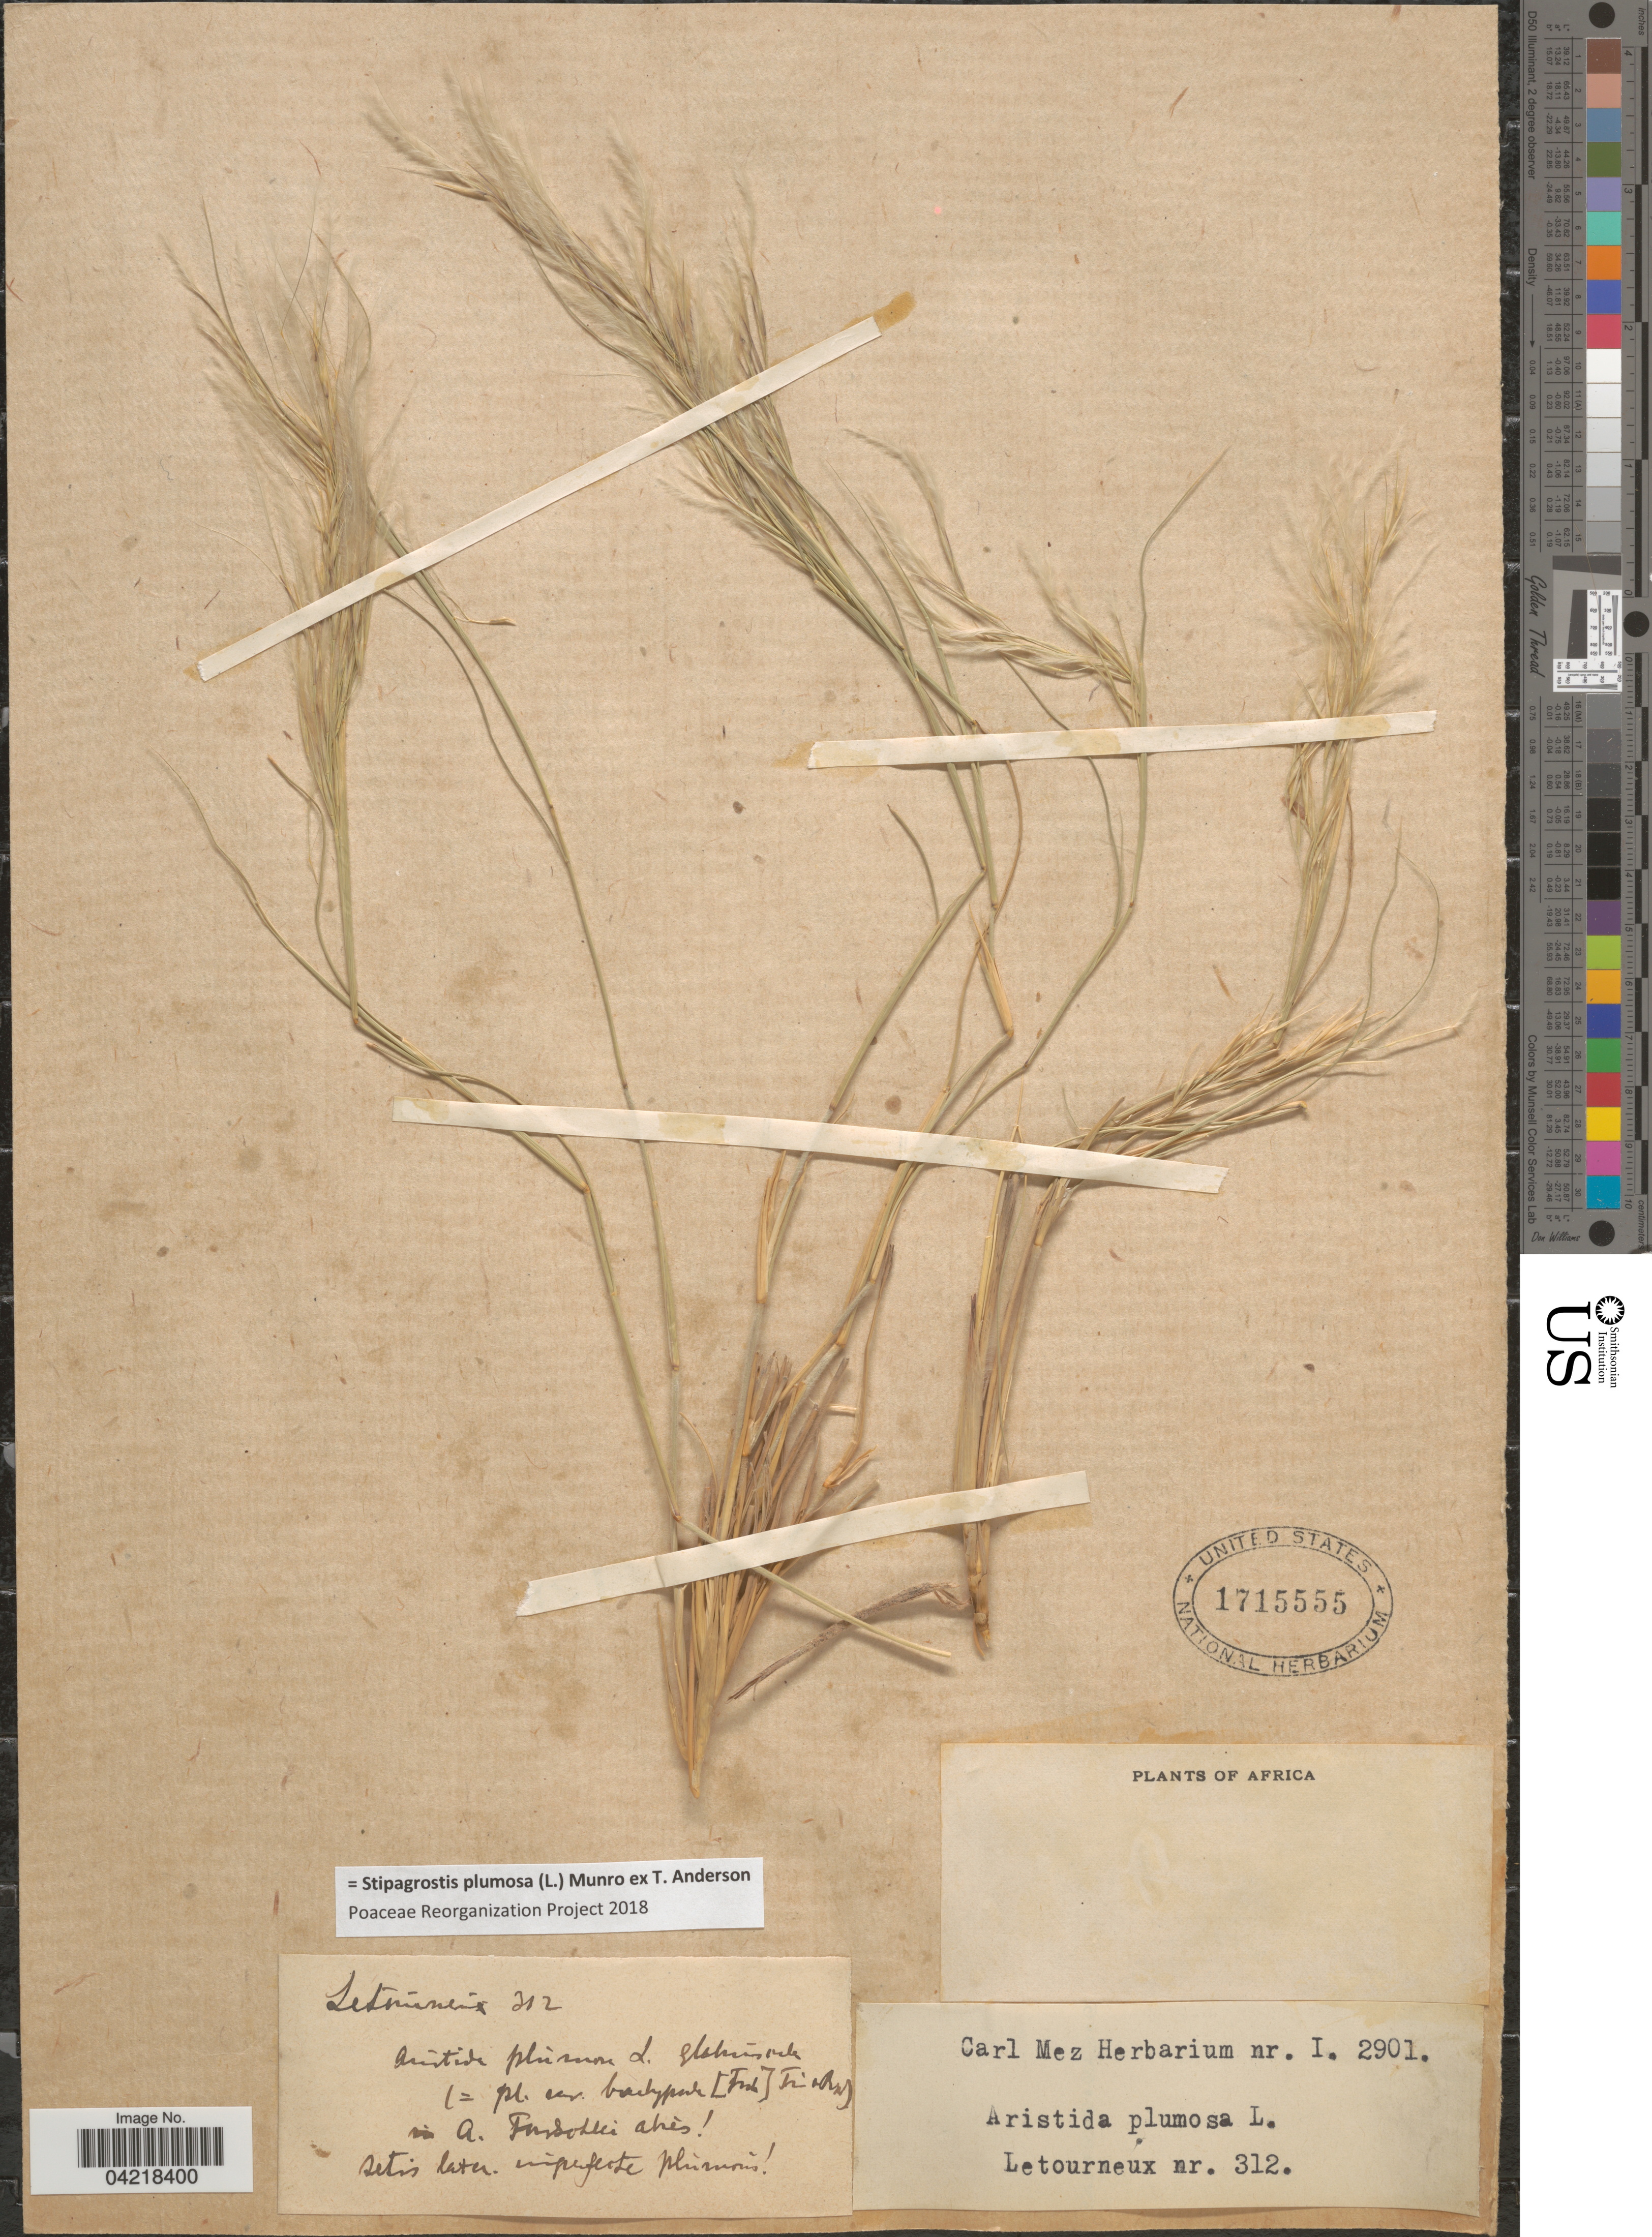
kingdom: Plantae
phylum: Tracheophyta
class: Liliopsida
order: Poales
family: Poaceae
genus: Stipagrostis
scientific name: Stipagrostis plumosa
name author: (L.) Munro ex T. Anderson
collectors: Letourneux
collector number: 312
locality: Africa.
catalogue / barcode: US 1715555